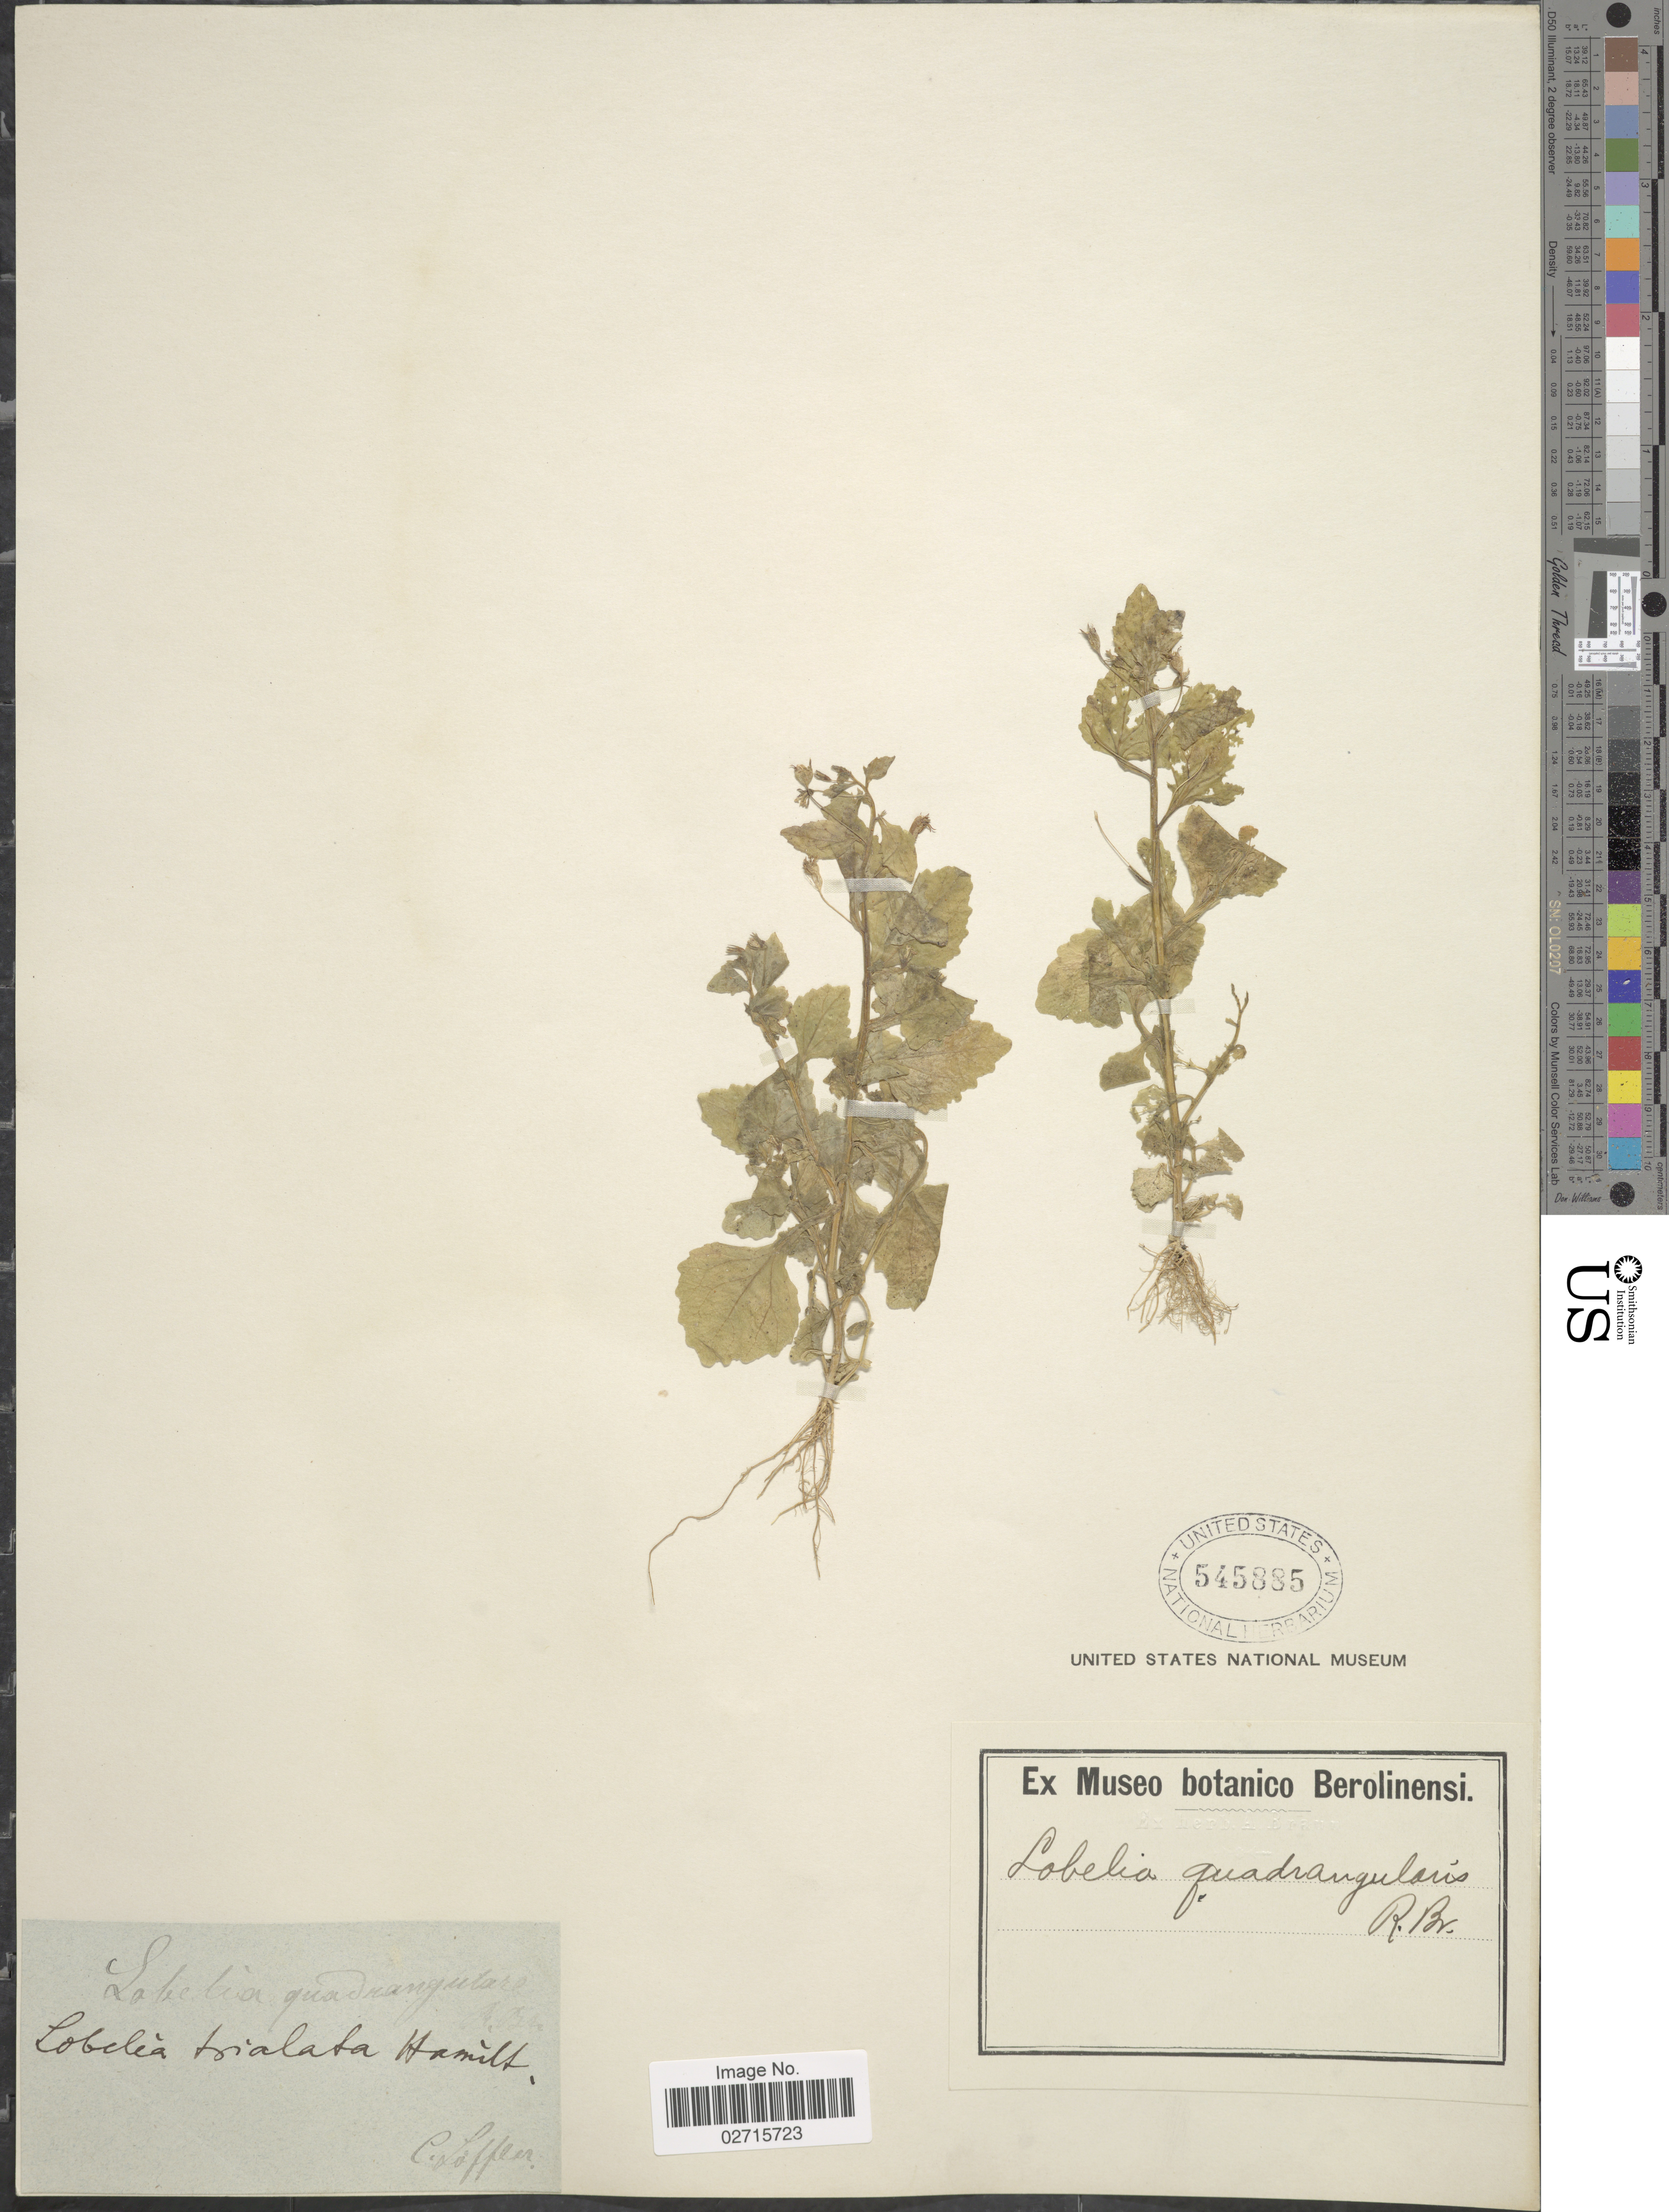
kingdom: Plantae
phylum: Tracheophyta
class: Magnoliopsida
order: Asterales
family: Campanulaceae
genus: Lobelia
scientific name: Lobelia quadrangularis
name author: R. Br.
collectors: C. Loffen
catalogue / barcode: US 545885